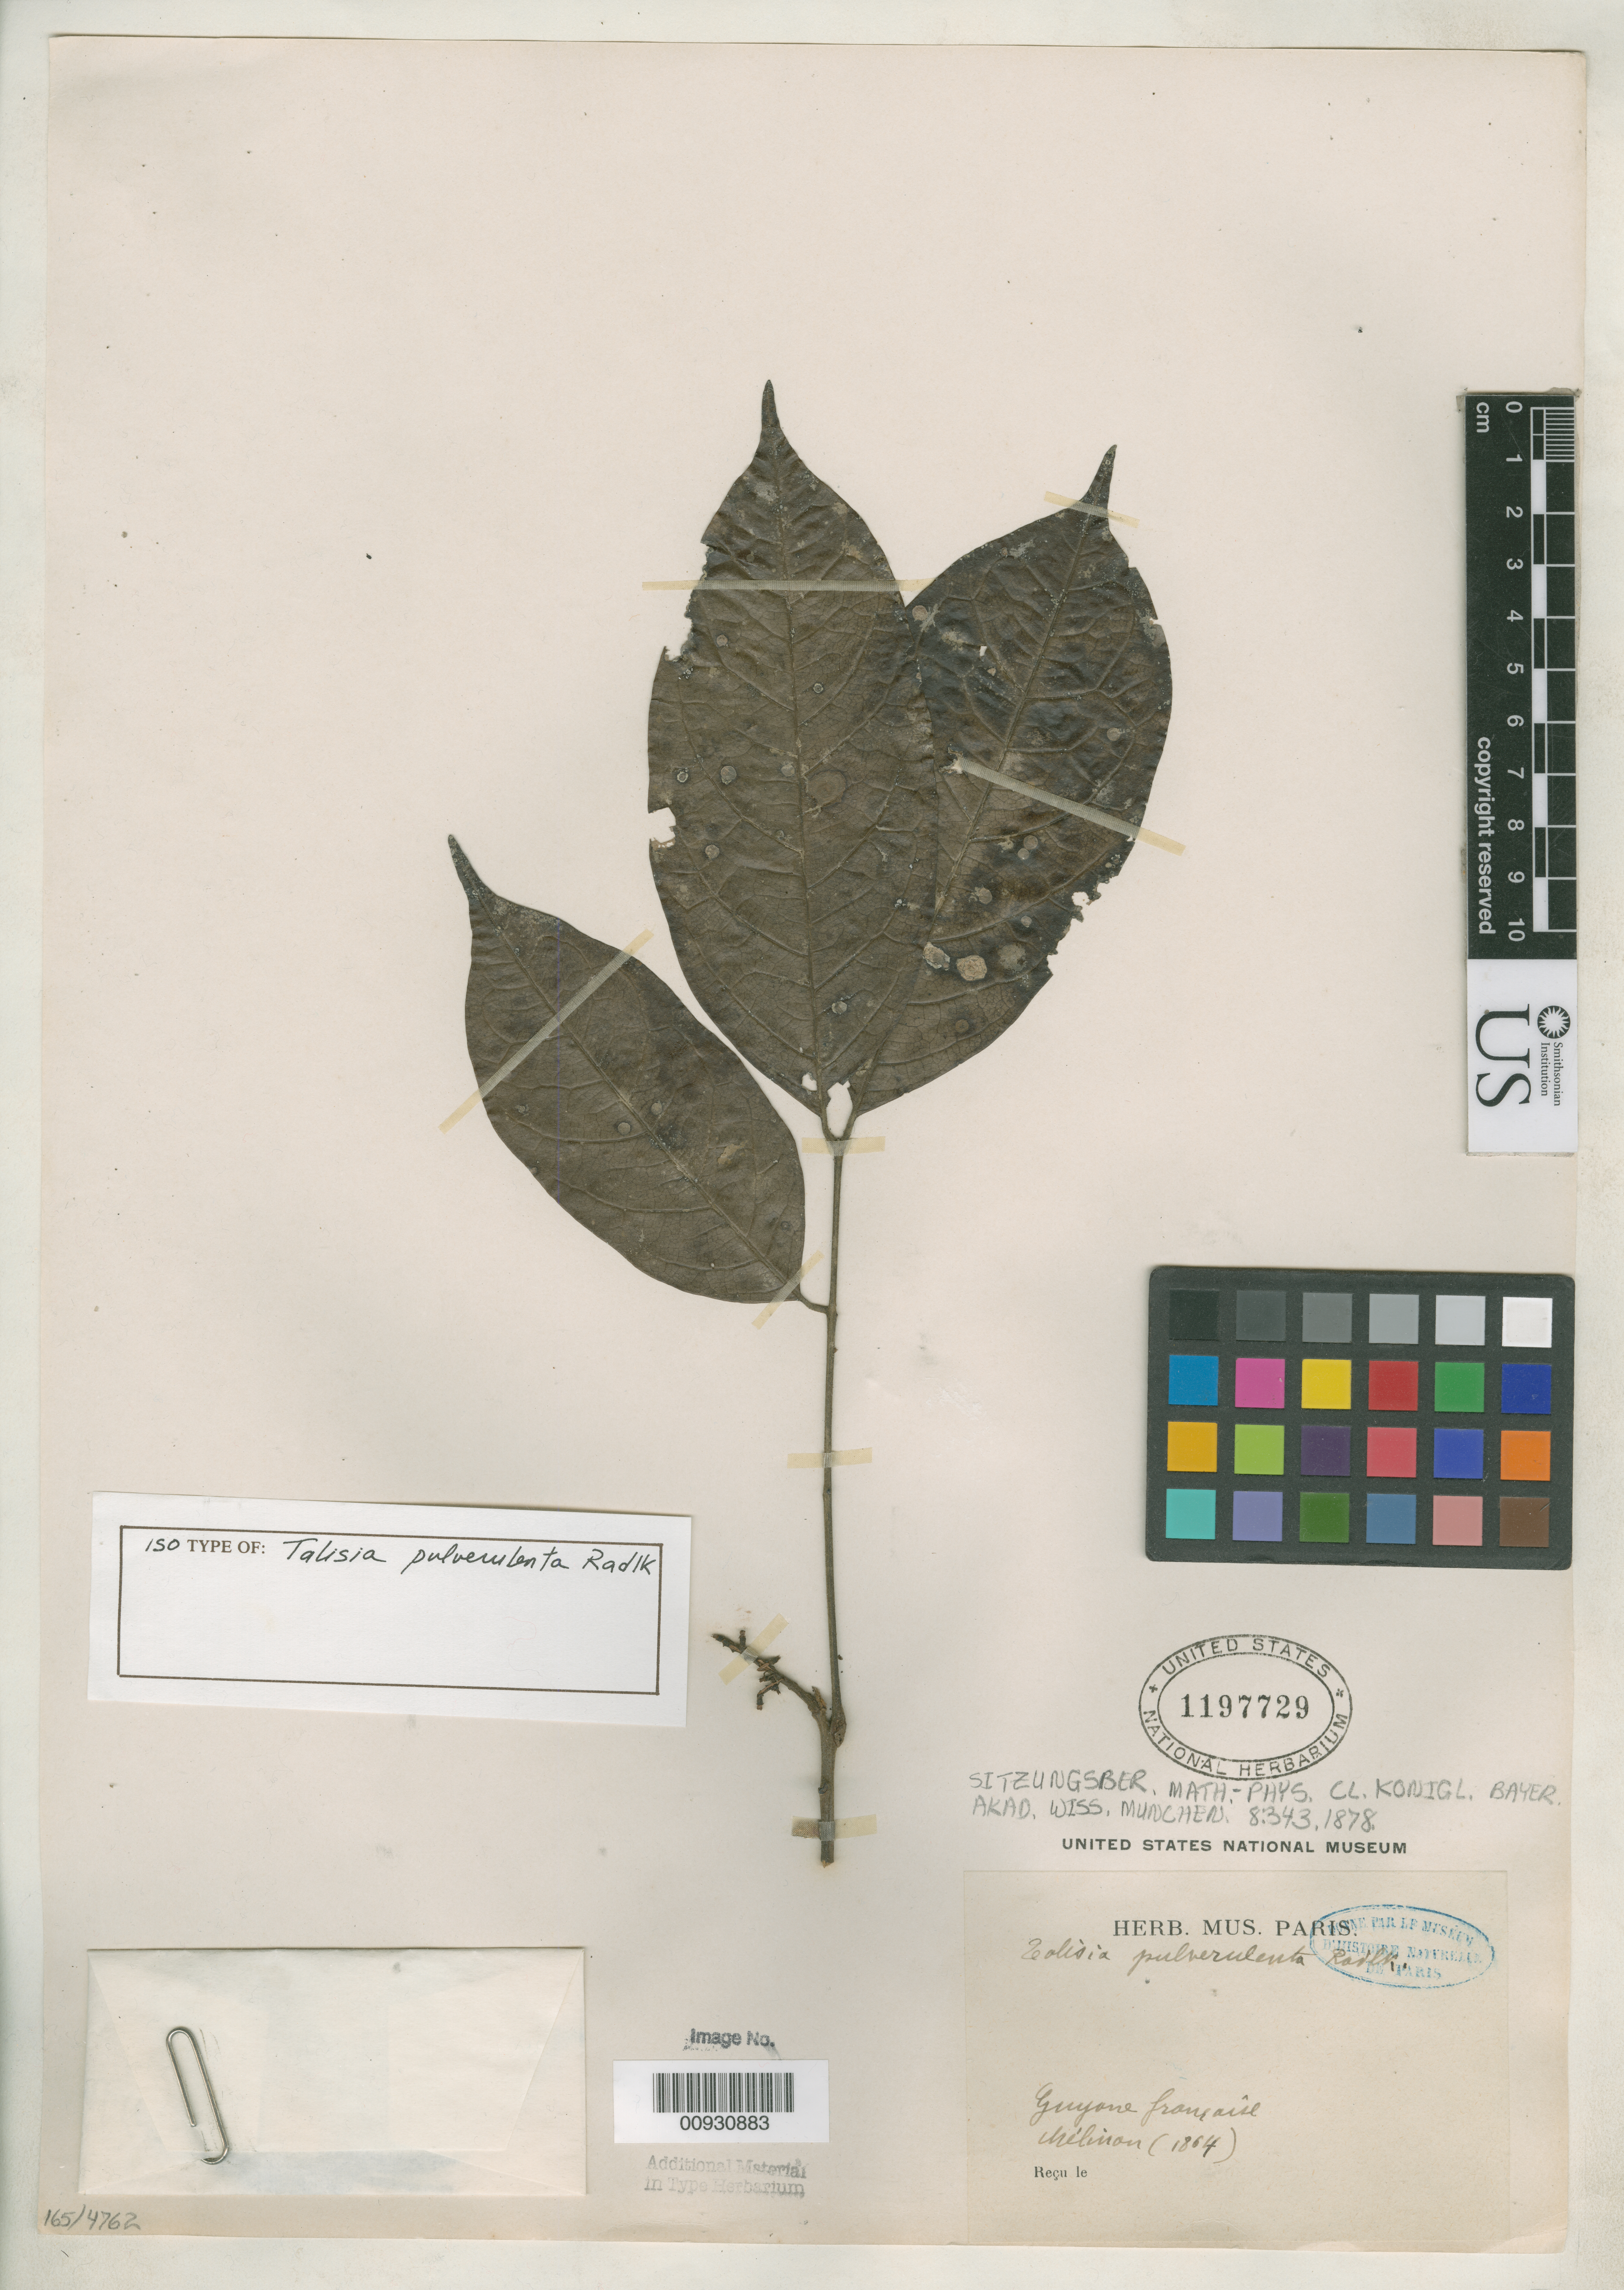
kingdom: Plantae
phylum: Tracheophyta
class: Magnoliopsida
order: Sapindales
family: Sapindaceae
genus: Talisia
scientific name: Talisia pulverulenta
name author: Radlk.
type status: Isolectotype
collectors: M. Melinon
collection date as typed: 1864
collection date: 1864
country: French Guiana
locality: Guyane française.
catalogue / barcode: US 1197729